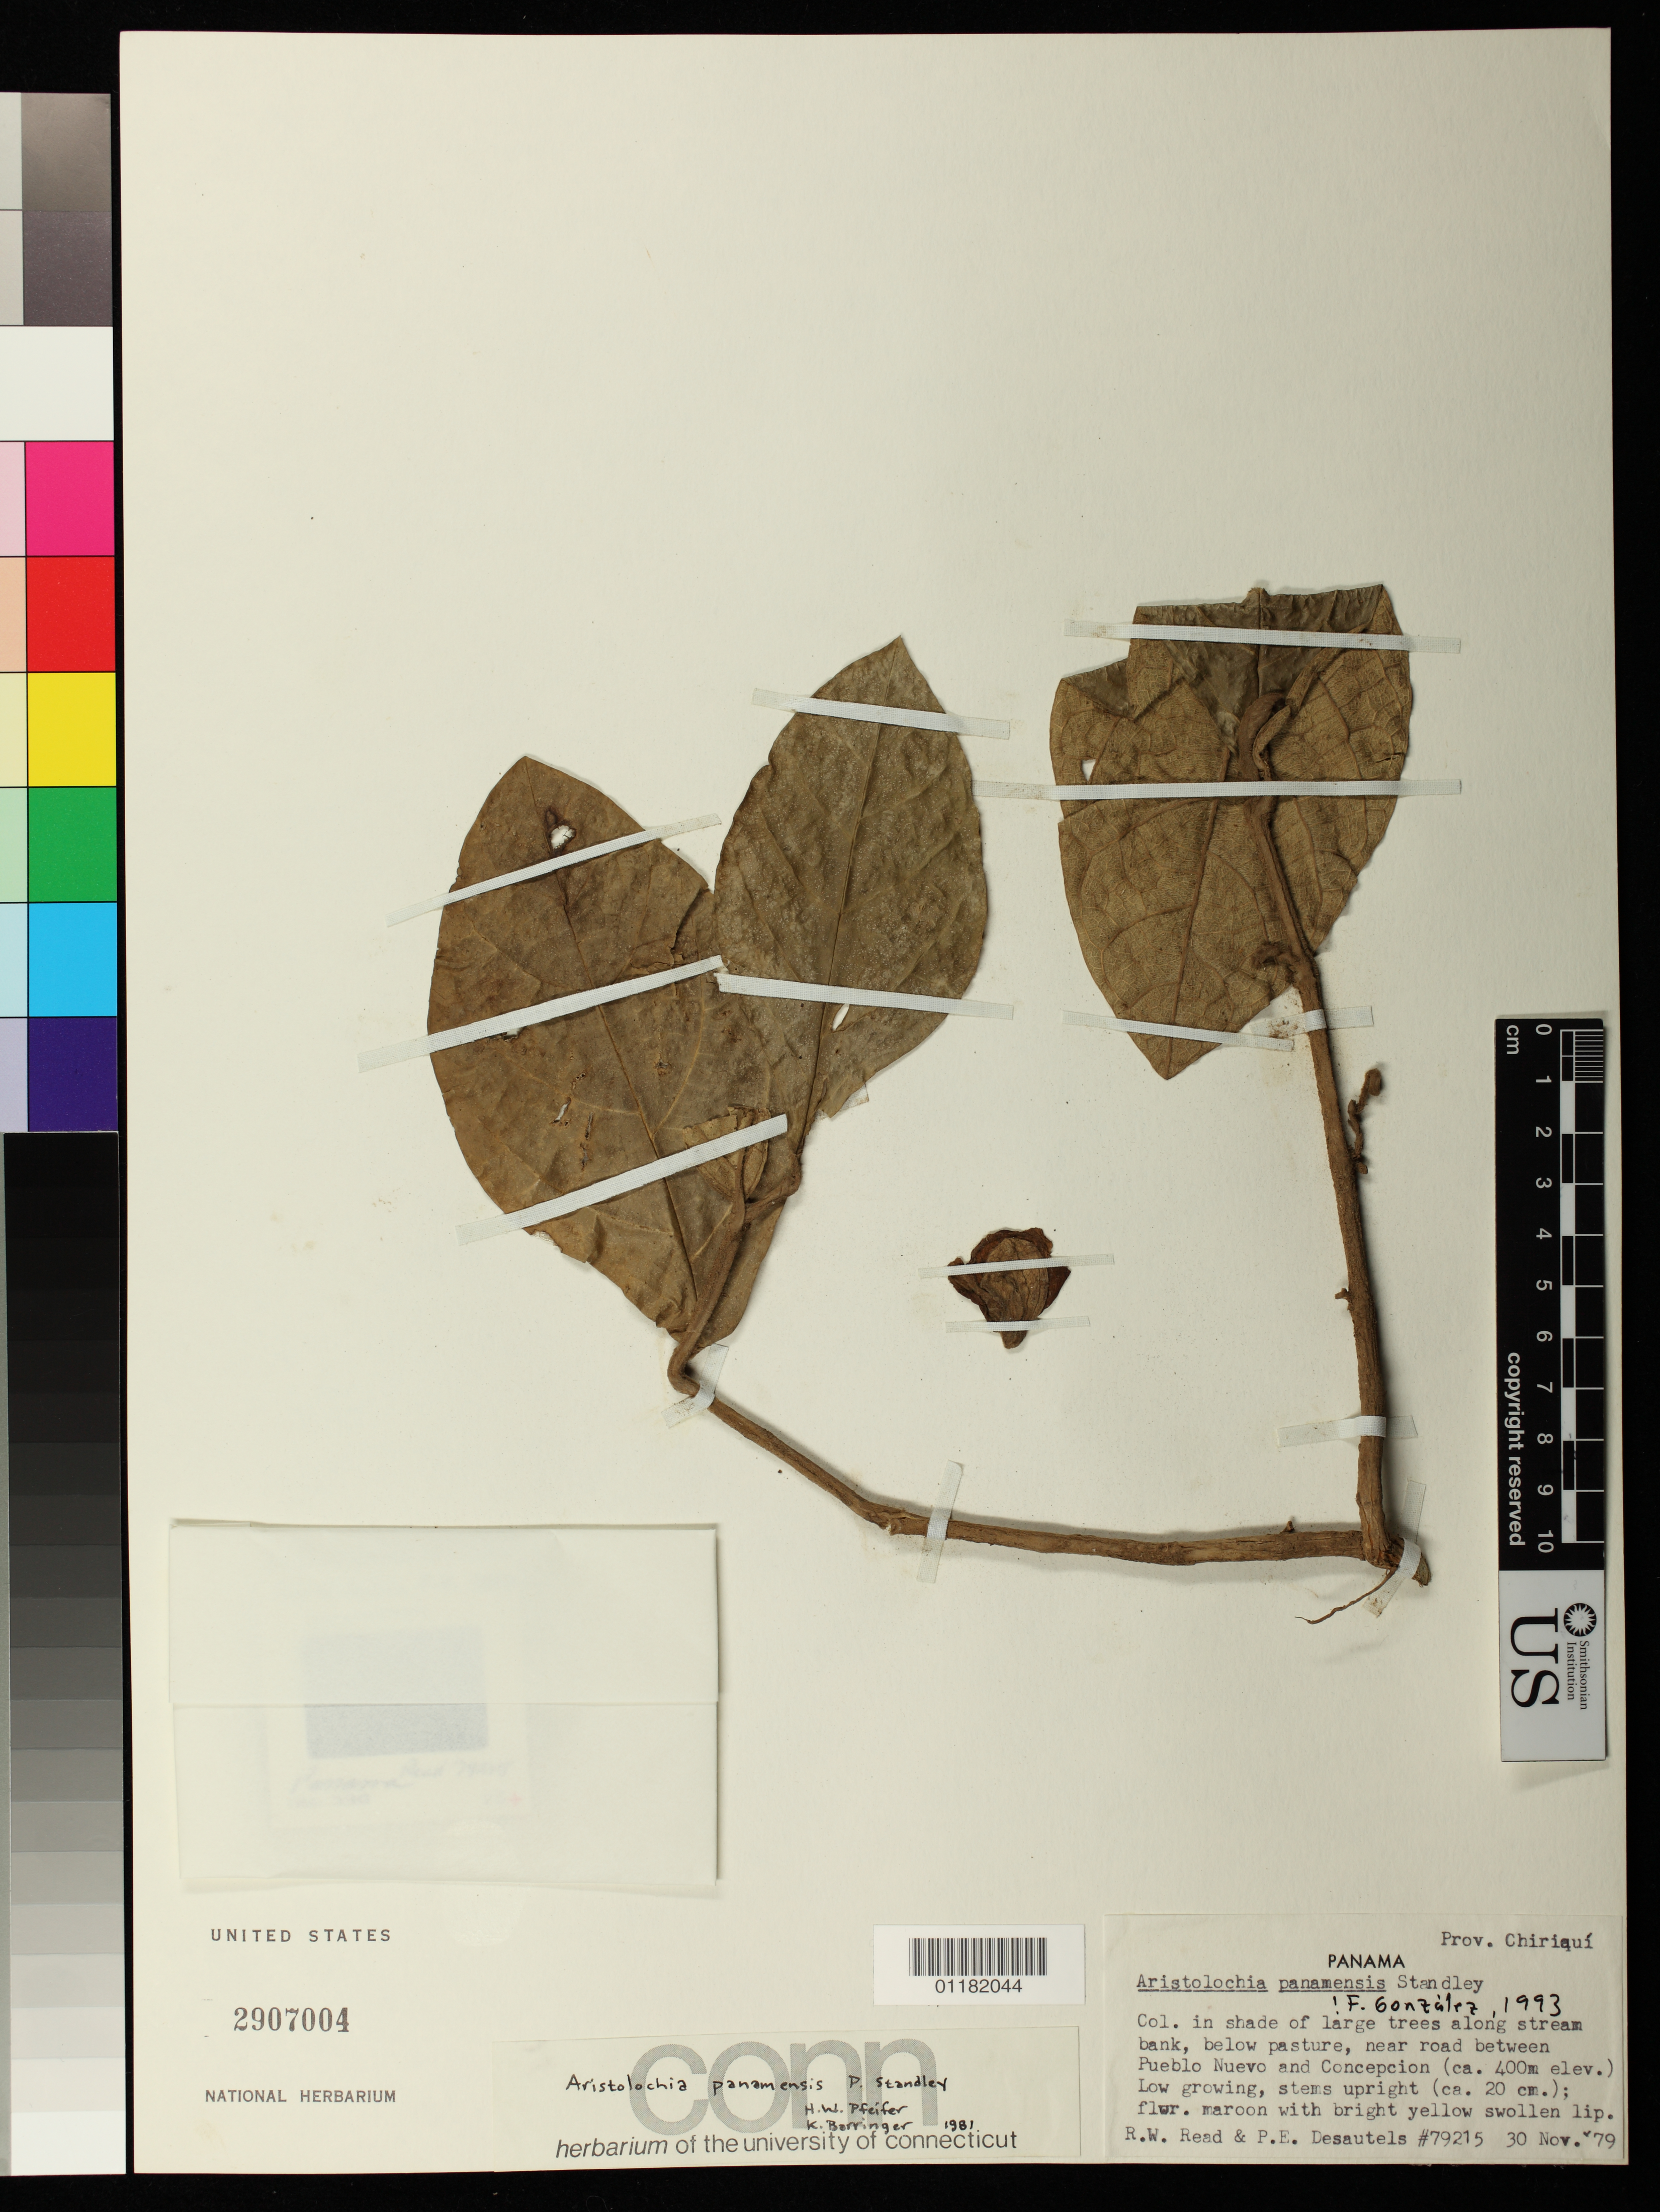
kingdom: Plantae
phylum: Tracheophyta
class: Magnoliopsida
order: Piperales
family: Aristolochiaceae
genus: Aristolochia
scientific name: Aristolochia panamensis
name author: Standl.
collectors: R. W. Read & P. Desautels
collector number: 79215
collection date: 1979-11-30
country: Panama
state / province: Chiriqui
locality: Collected in shade of large trees along stream bank, below pasture, near road between Pueblo Nuevo and Concepcion.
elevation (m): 400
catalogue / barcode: US 2907004